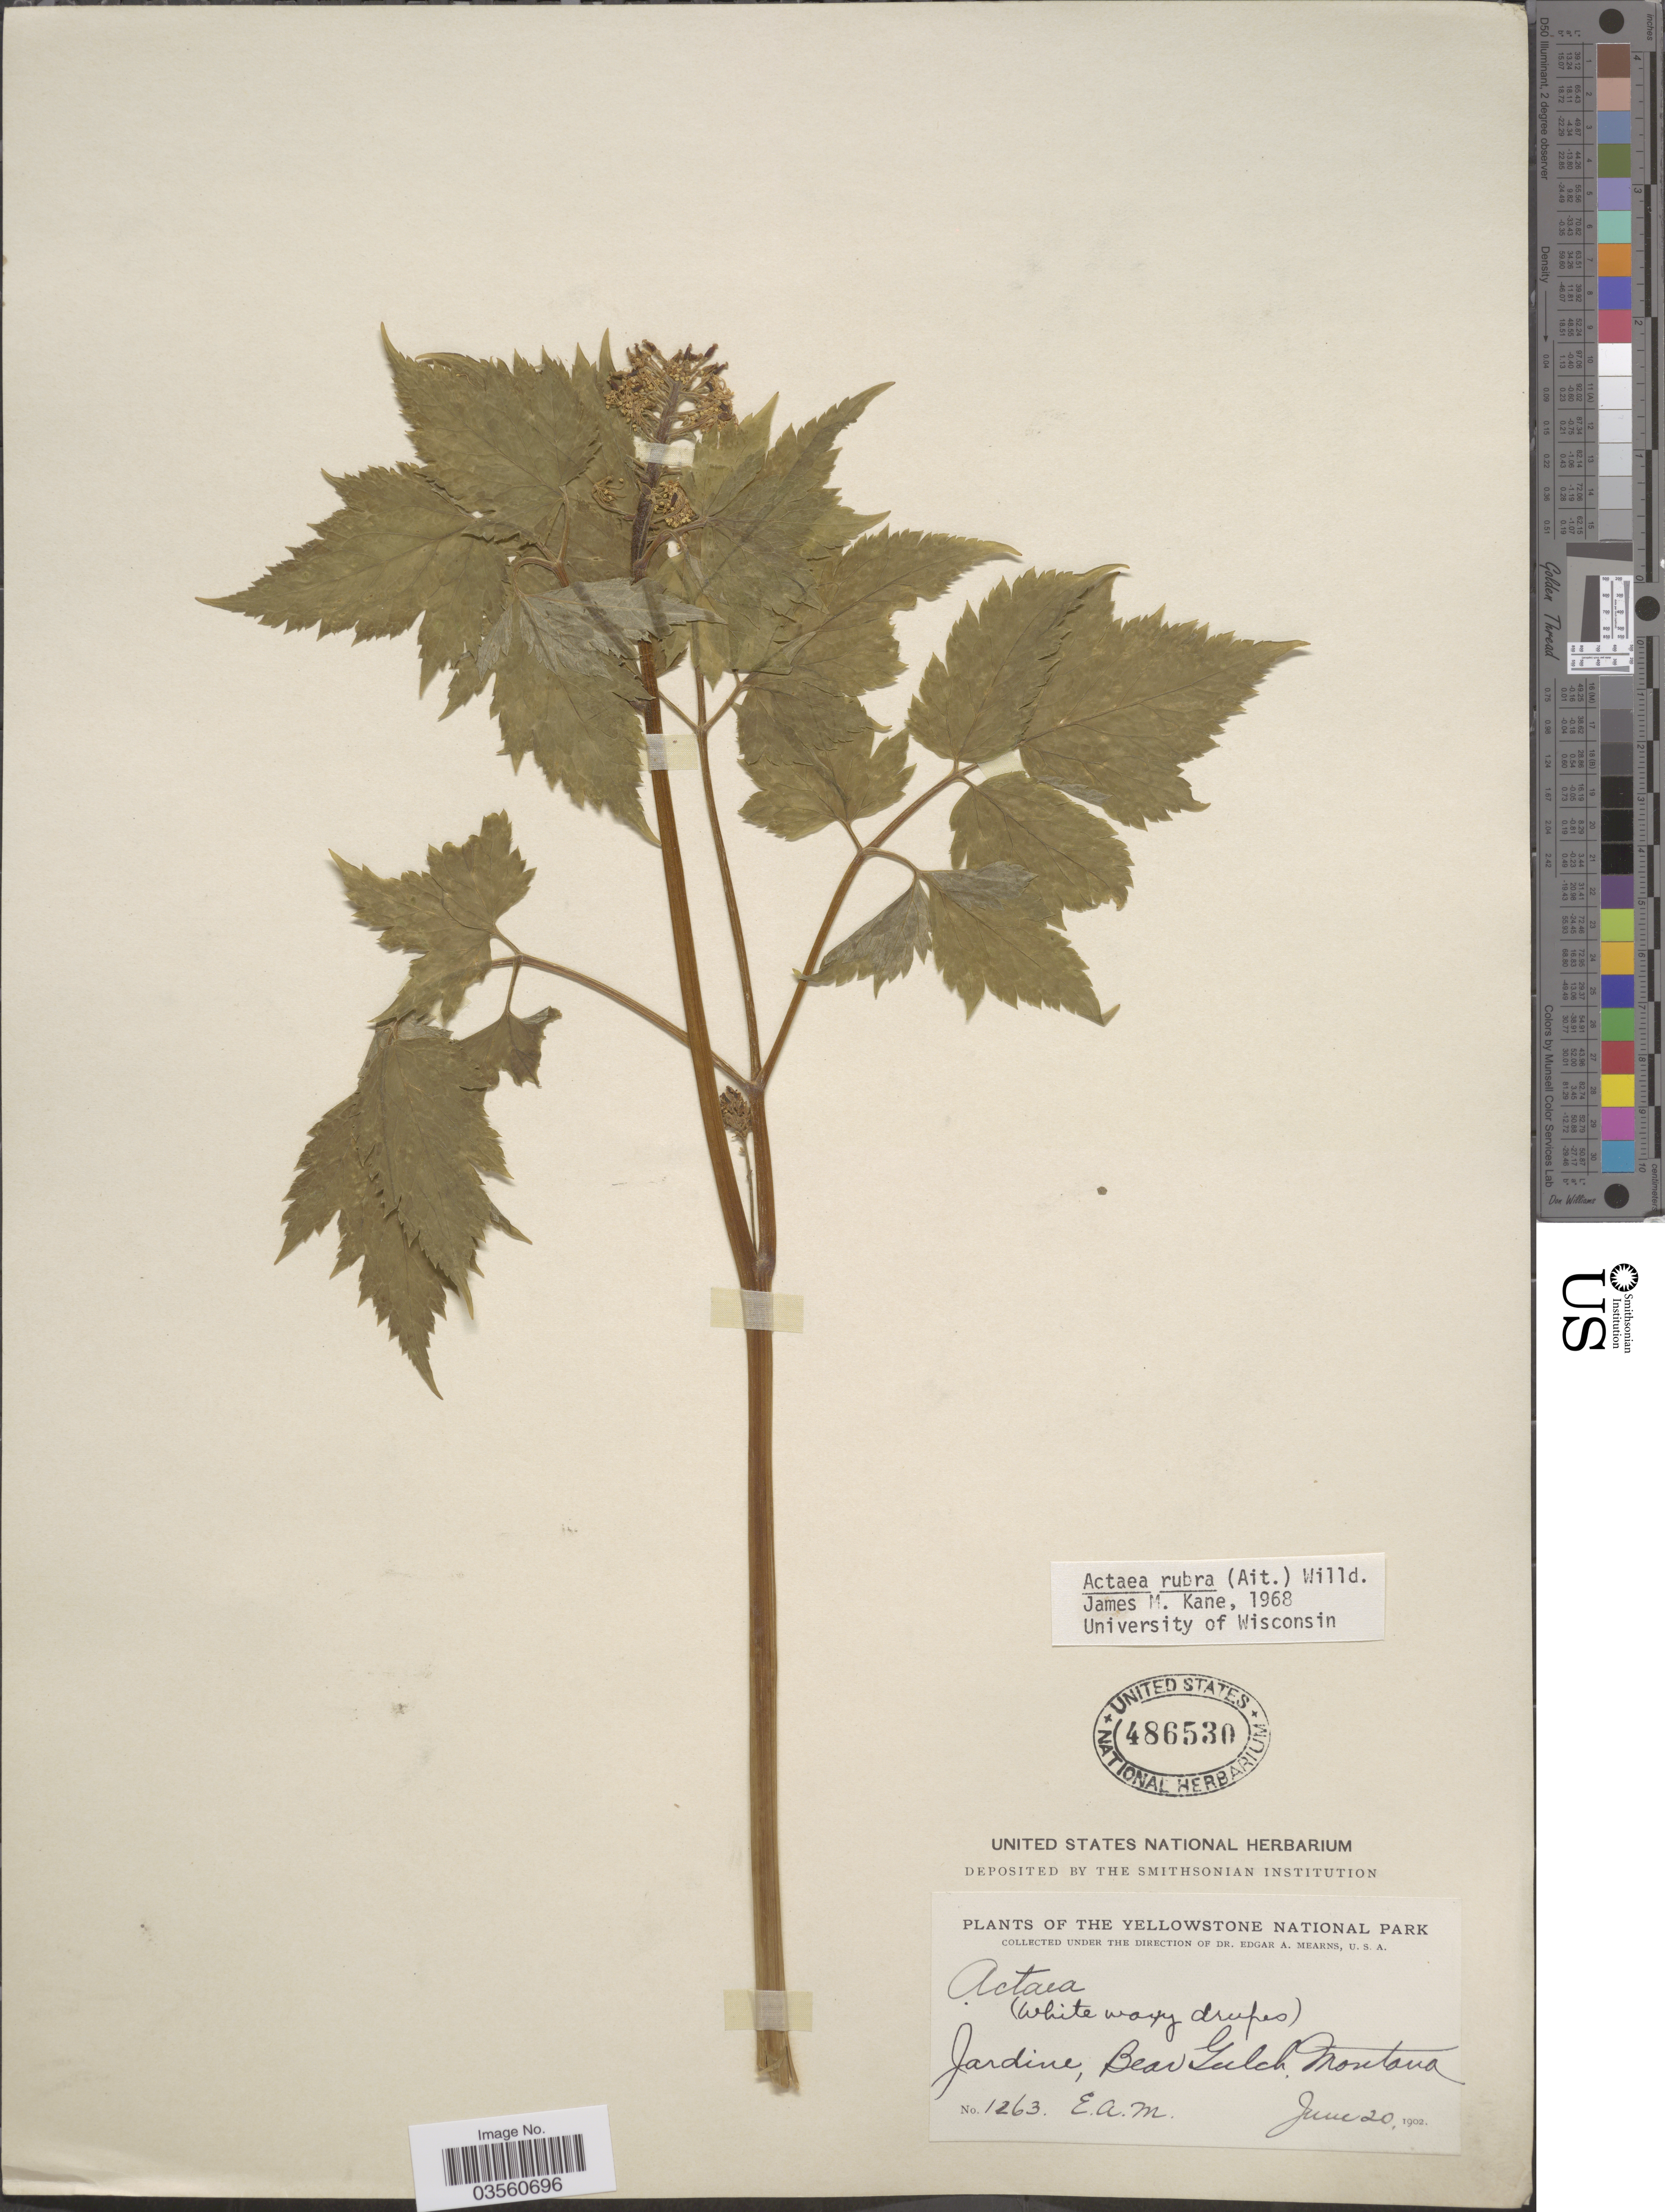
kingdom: Plantae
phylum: Tracheophyta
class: Magnoliopsida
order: Ranunculales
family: Ranunculaceae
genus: Actaea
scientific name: Actaea rubra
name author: (Aiton) Willd.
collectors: E. A. Mearns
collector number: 1263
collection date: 1902-06-20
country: United States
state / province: Montana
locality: Yellowstone National Park. Jardine, Bear Gulch.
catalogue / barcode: US 486530